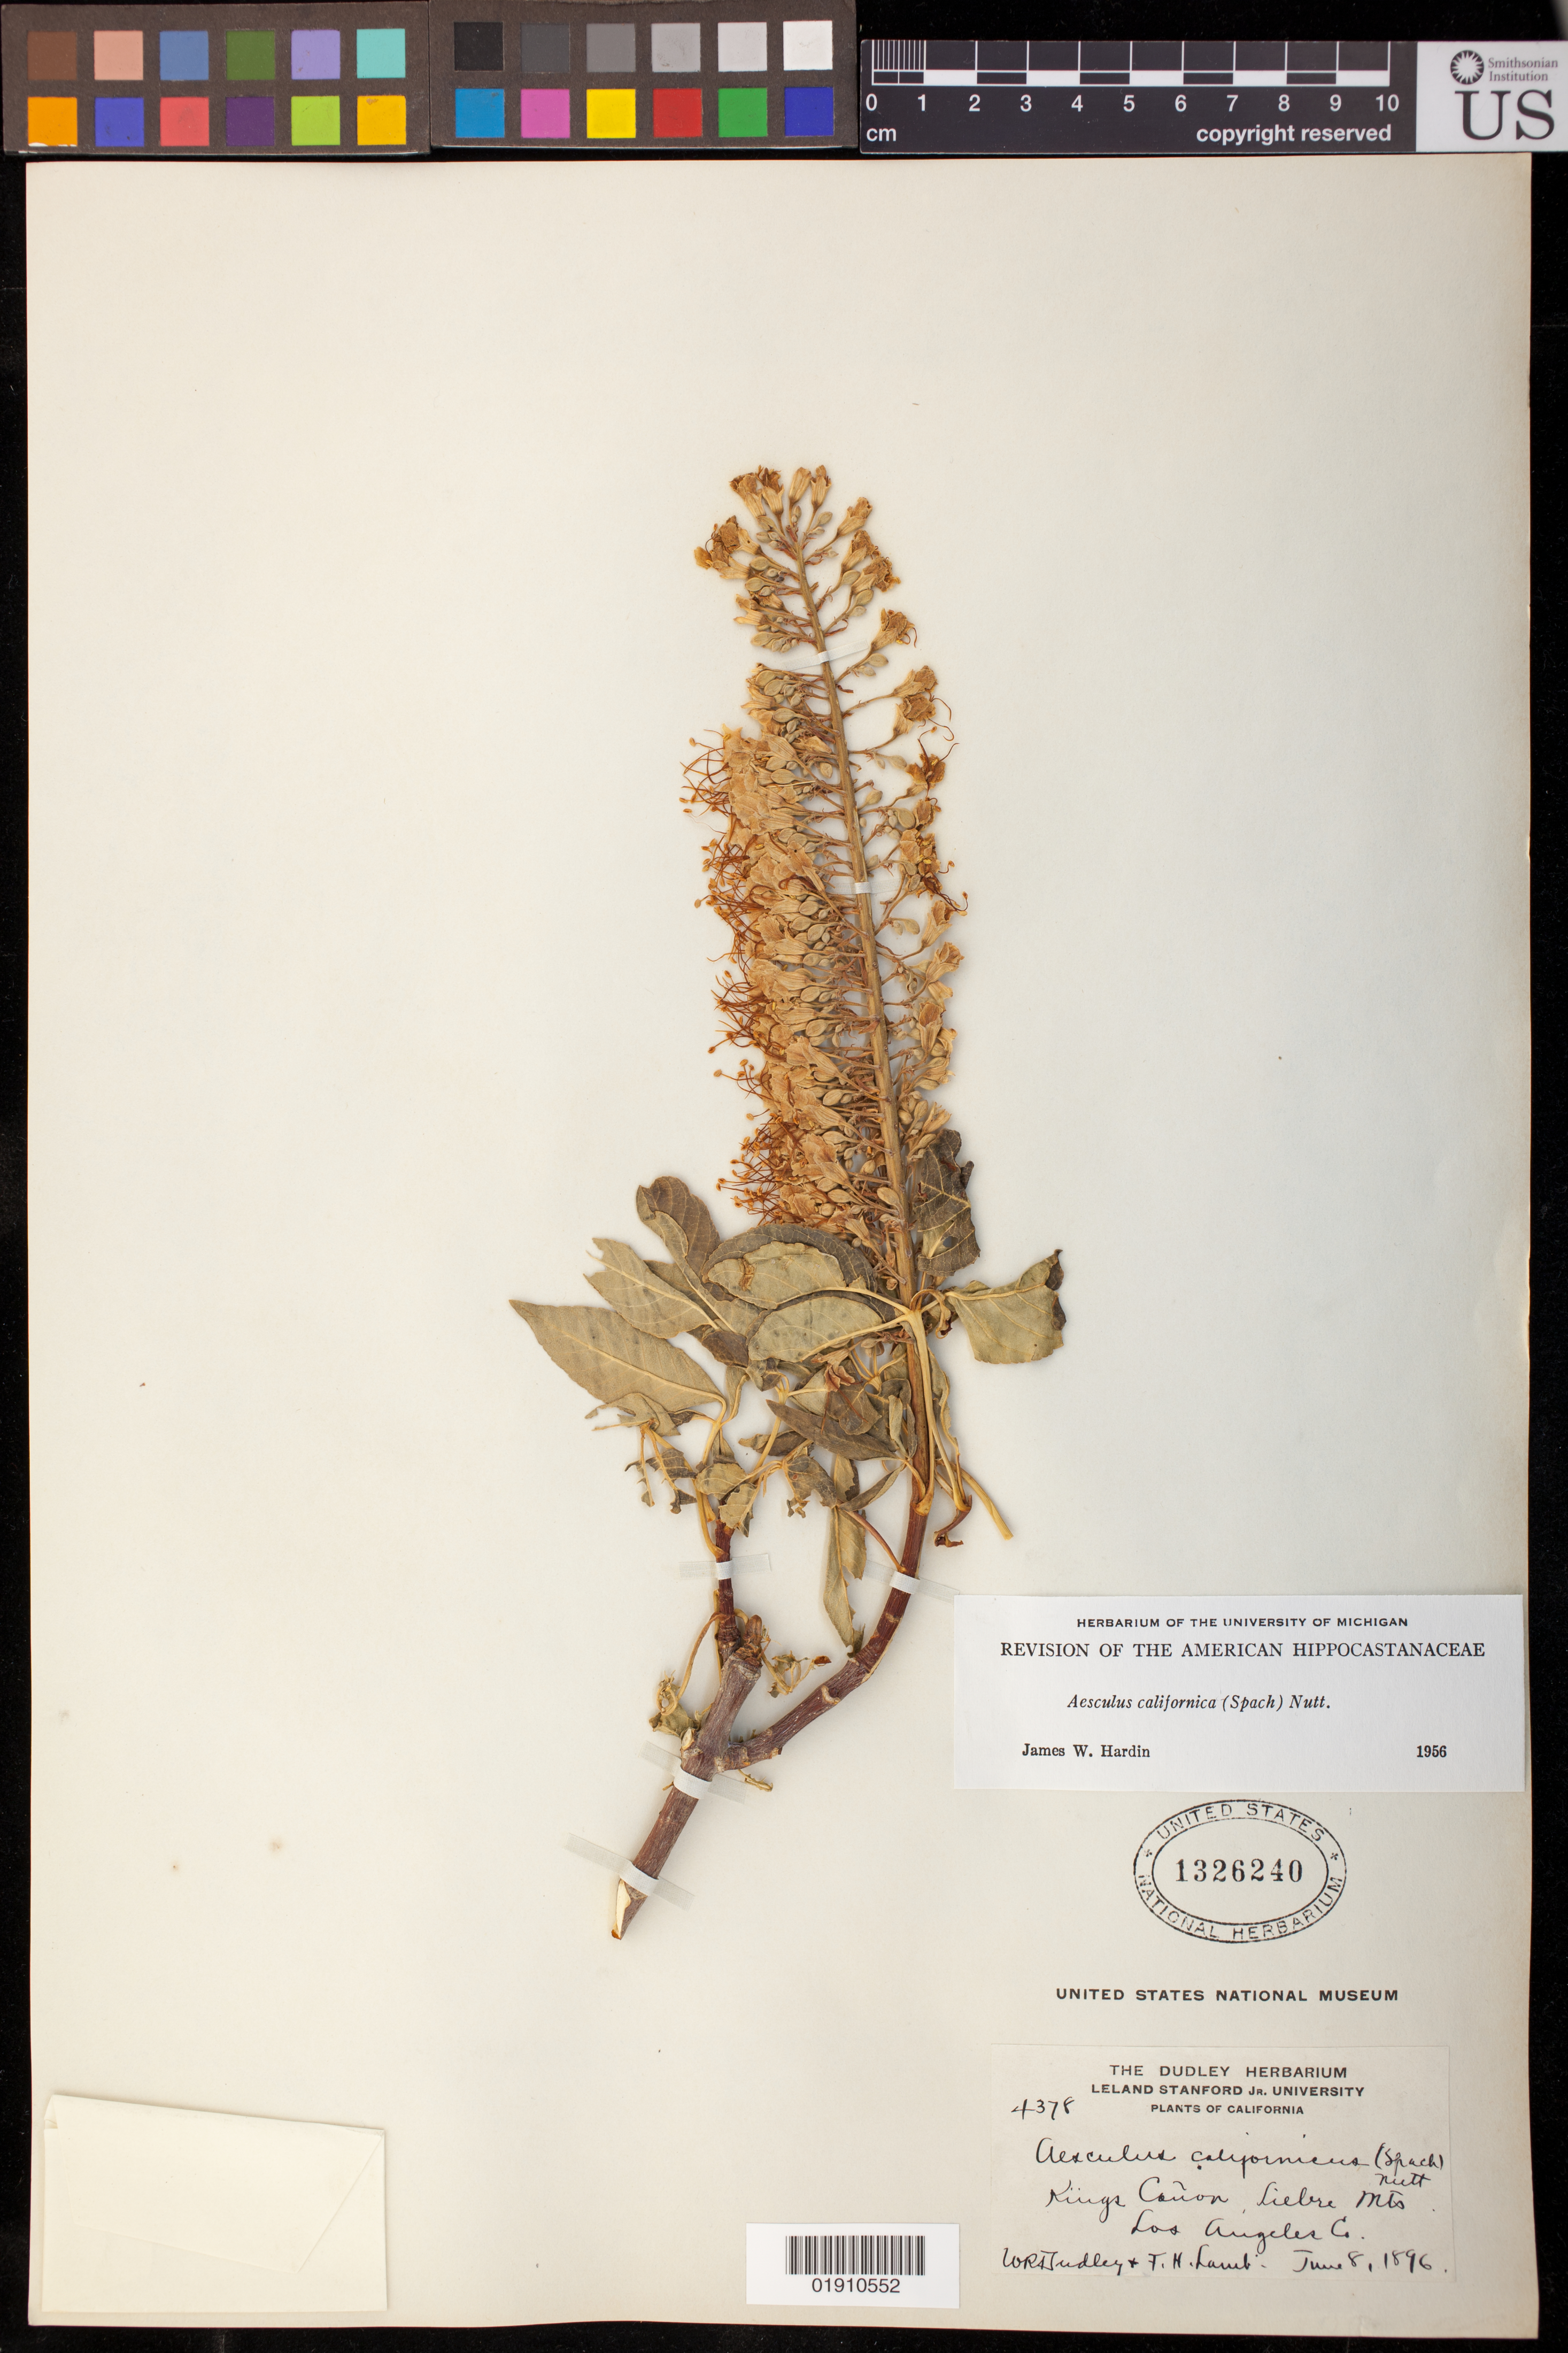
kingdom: Plantae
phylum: Tracheophyta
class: Magnoliopsida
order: Sapindales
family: Sapindaceae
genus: Aesculus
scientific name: Aesculus californica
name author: (Spach) Nutt.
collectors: W. Dudley & F. H. Lamb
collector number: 4378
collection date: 1896-06-08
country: United States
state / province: California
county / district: Los Angeles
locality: Kings Canyon, Liebre Mts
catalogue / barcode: US 1326240